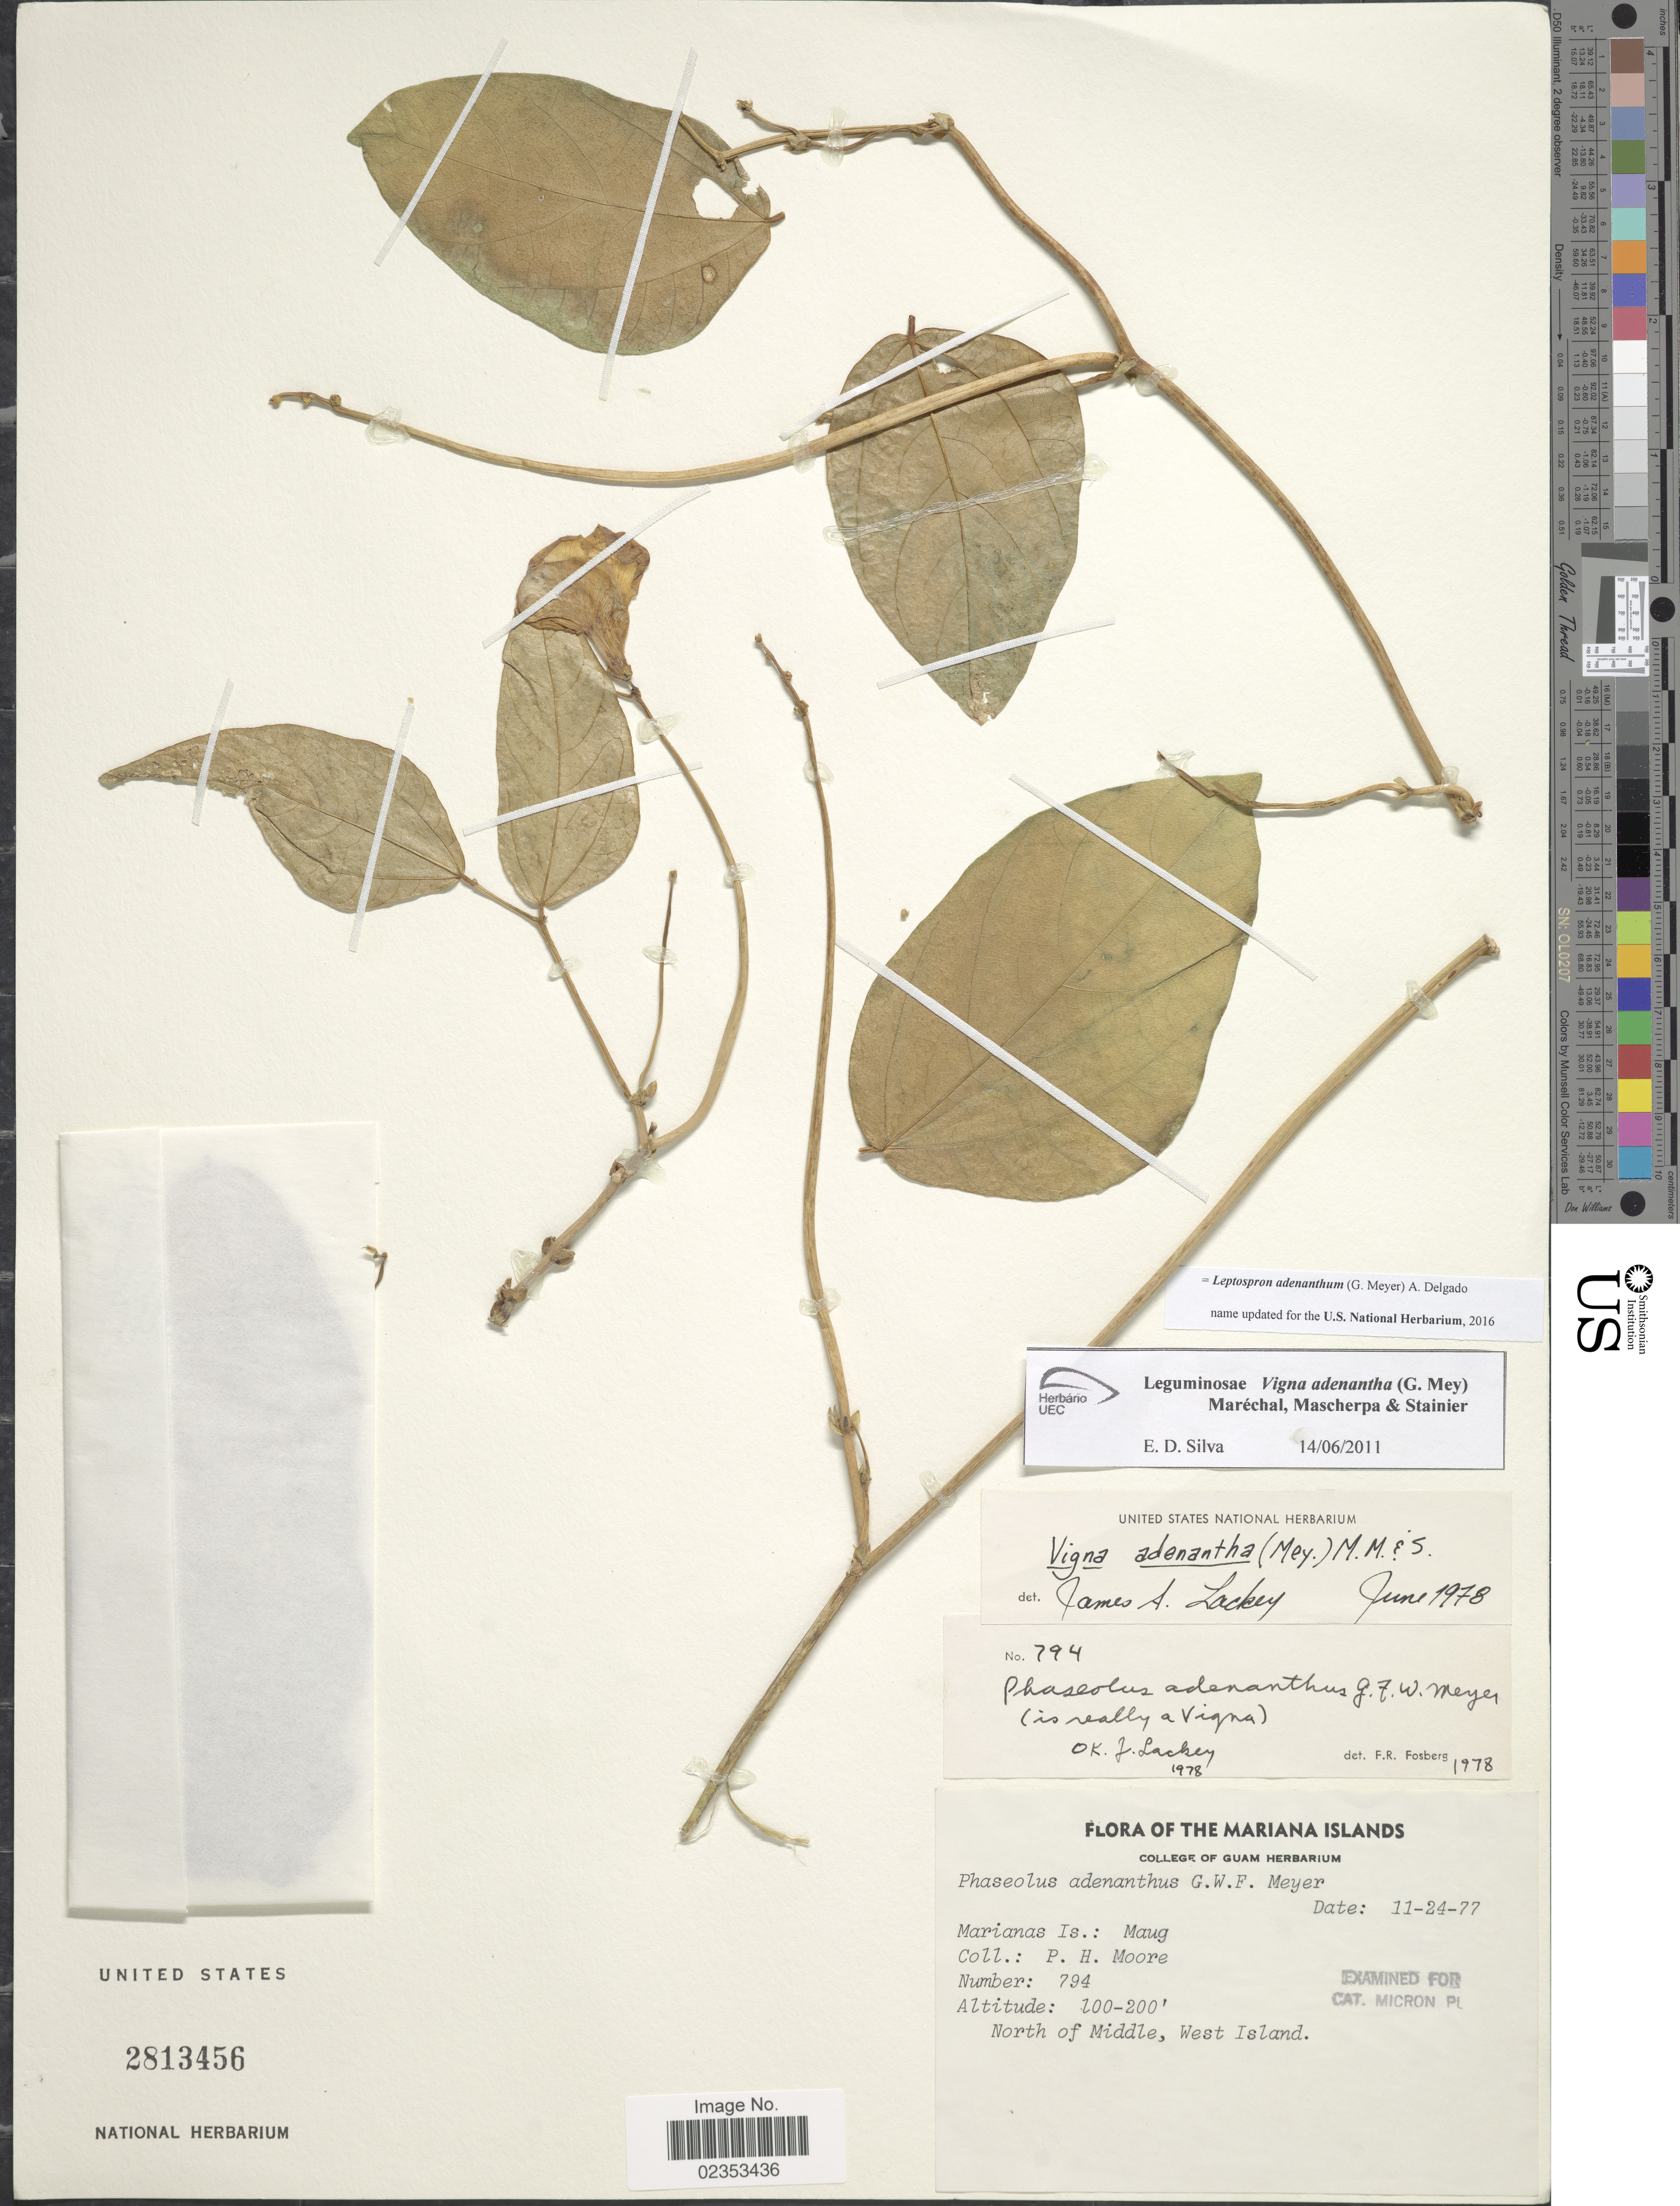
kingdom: Plantae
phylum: Tracheophyta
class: Magnoliopsida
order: Fabales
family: Fabaceae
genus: Leptospron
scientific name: Leptospron adenanthum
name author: (G. Mey.) A. Delgado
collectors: P. H. Moore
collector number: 794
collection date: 1977-11-24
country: Northern Mariana Islands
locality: Maug., North of Middle, West Island.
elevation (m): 30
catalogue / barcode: US 2813456